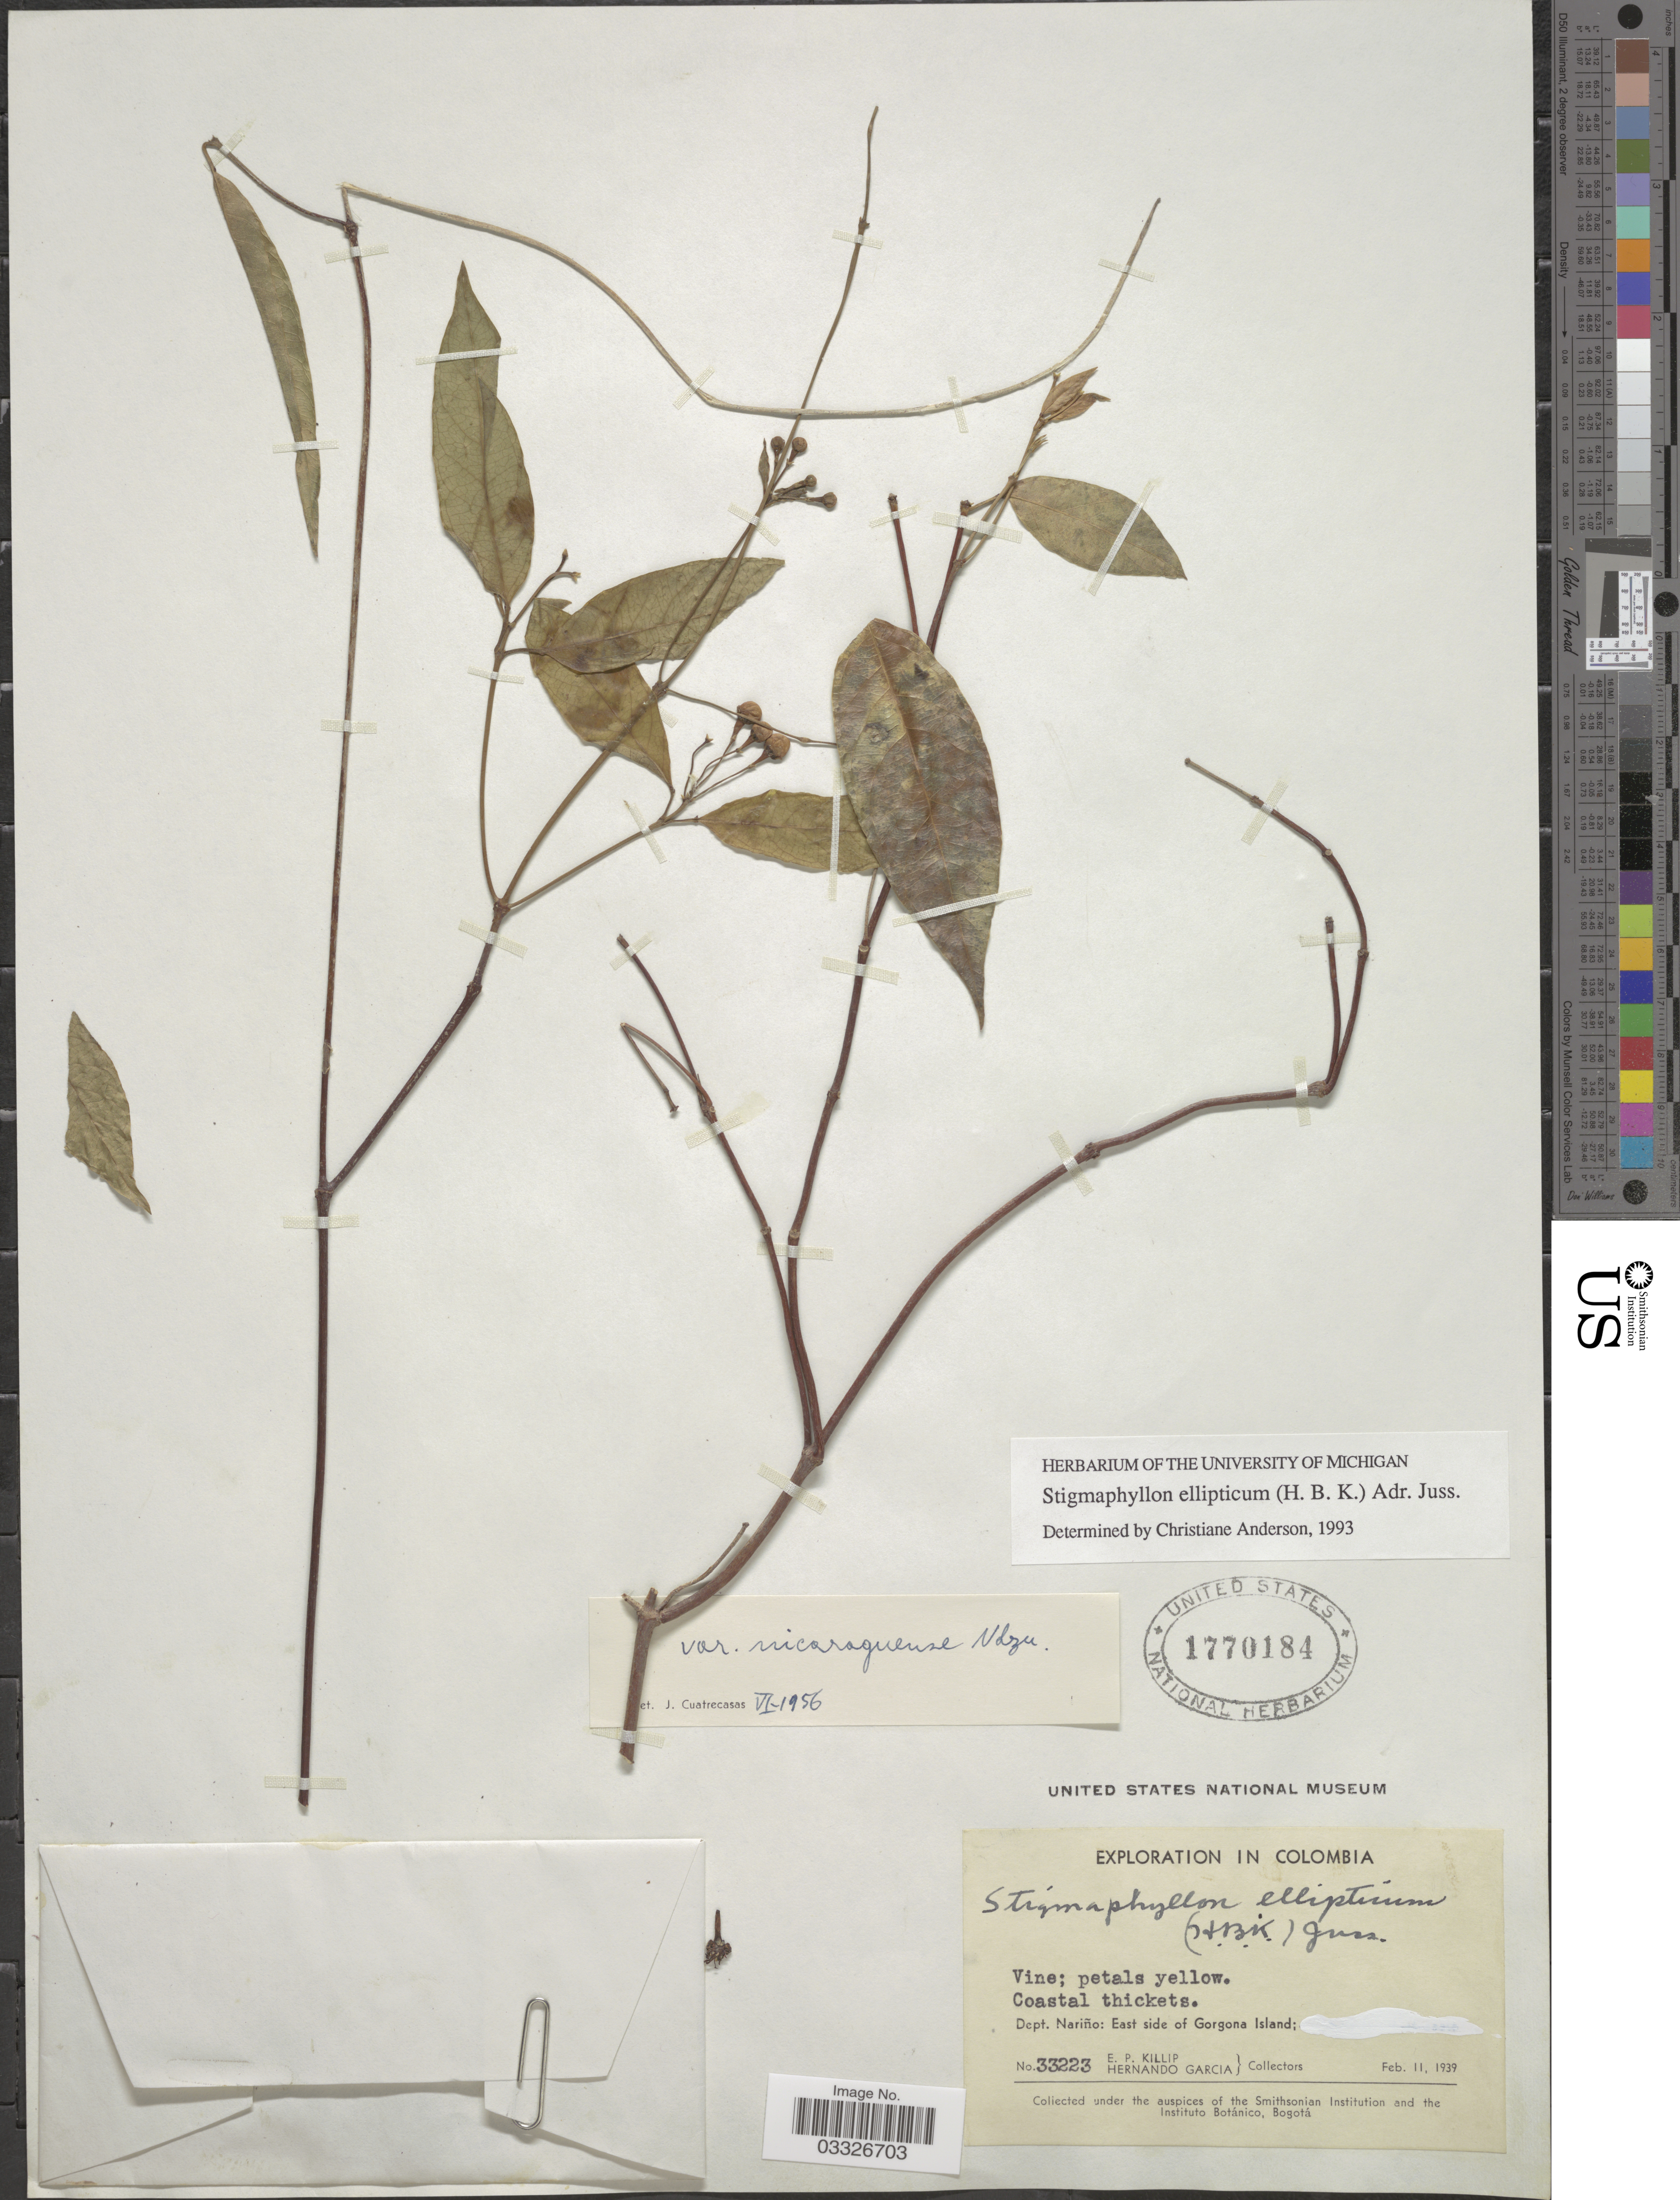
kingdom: Plantae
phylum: Tracheophyta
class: Magnoliopsida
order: Malpighiales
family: Malpighiaceae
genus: Stigmaphyllon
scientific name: Stigmaphyllon ellipticum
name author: (Kunth) A. Juss.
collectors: E. P. Killip & H. Garcia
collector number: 33223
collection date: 1939-02-11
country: Colombia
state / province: Nariño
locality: Dept. Nariño: East side of Gorgona Island.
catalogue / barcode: US 1770184